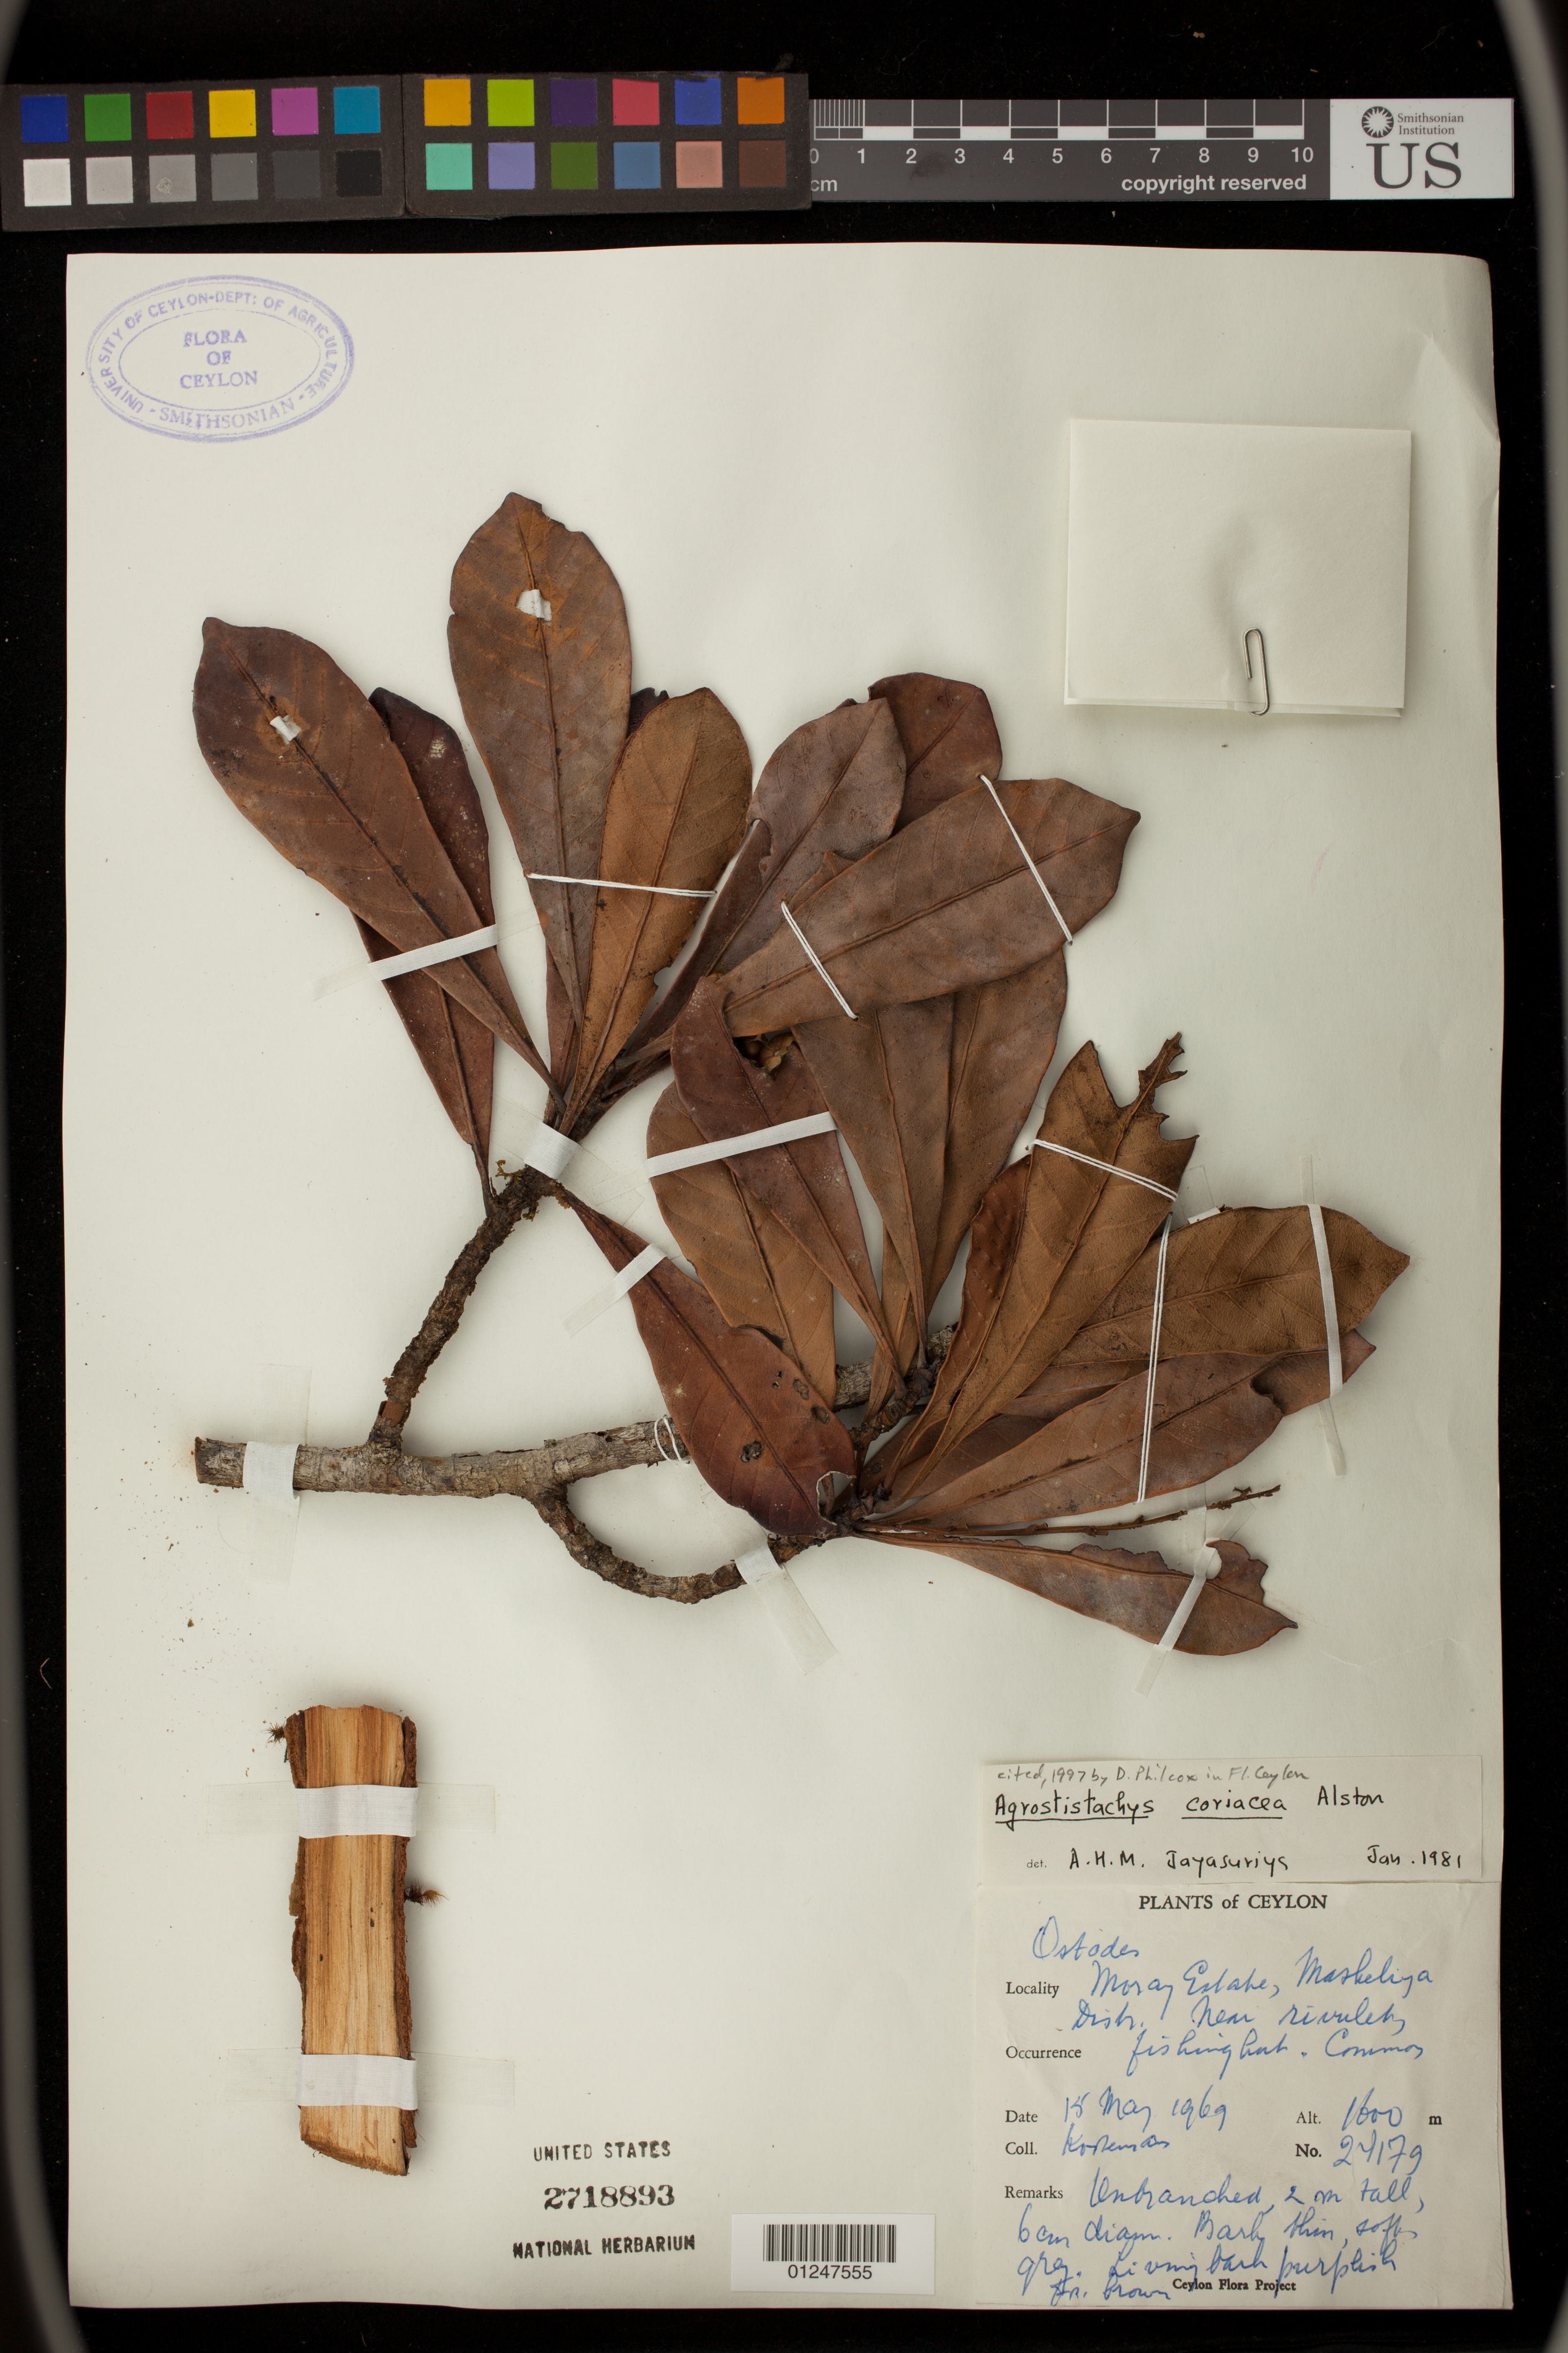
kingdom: Plantae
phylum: Tracheophyta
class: Magnoliopsida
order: Malpighiales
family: Euphorbiaceae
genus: Agrostistachys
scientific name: Agrostistachys borneensis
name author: Becc.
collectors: -. Korbermans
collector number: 24719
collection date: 1969-05-15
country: Sri Lanka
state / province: Central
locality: Moray Estate, Maskeliya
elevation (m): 1600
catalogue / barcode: US 2718893